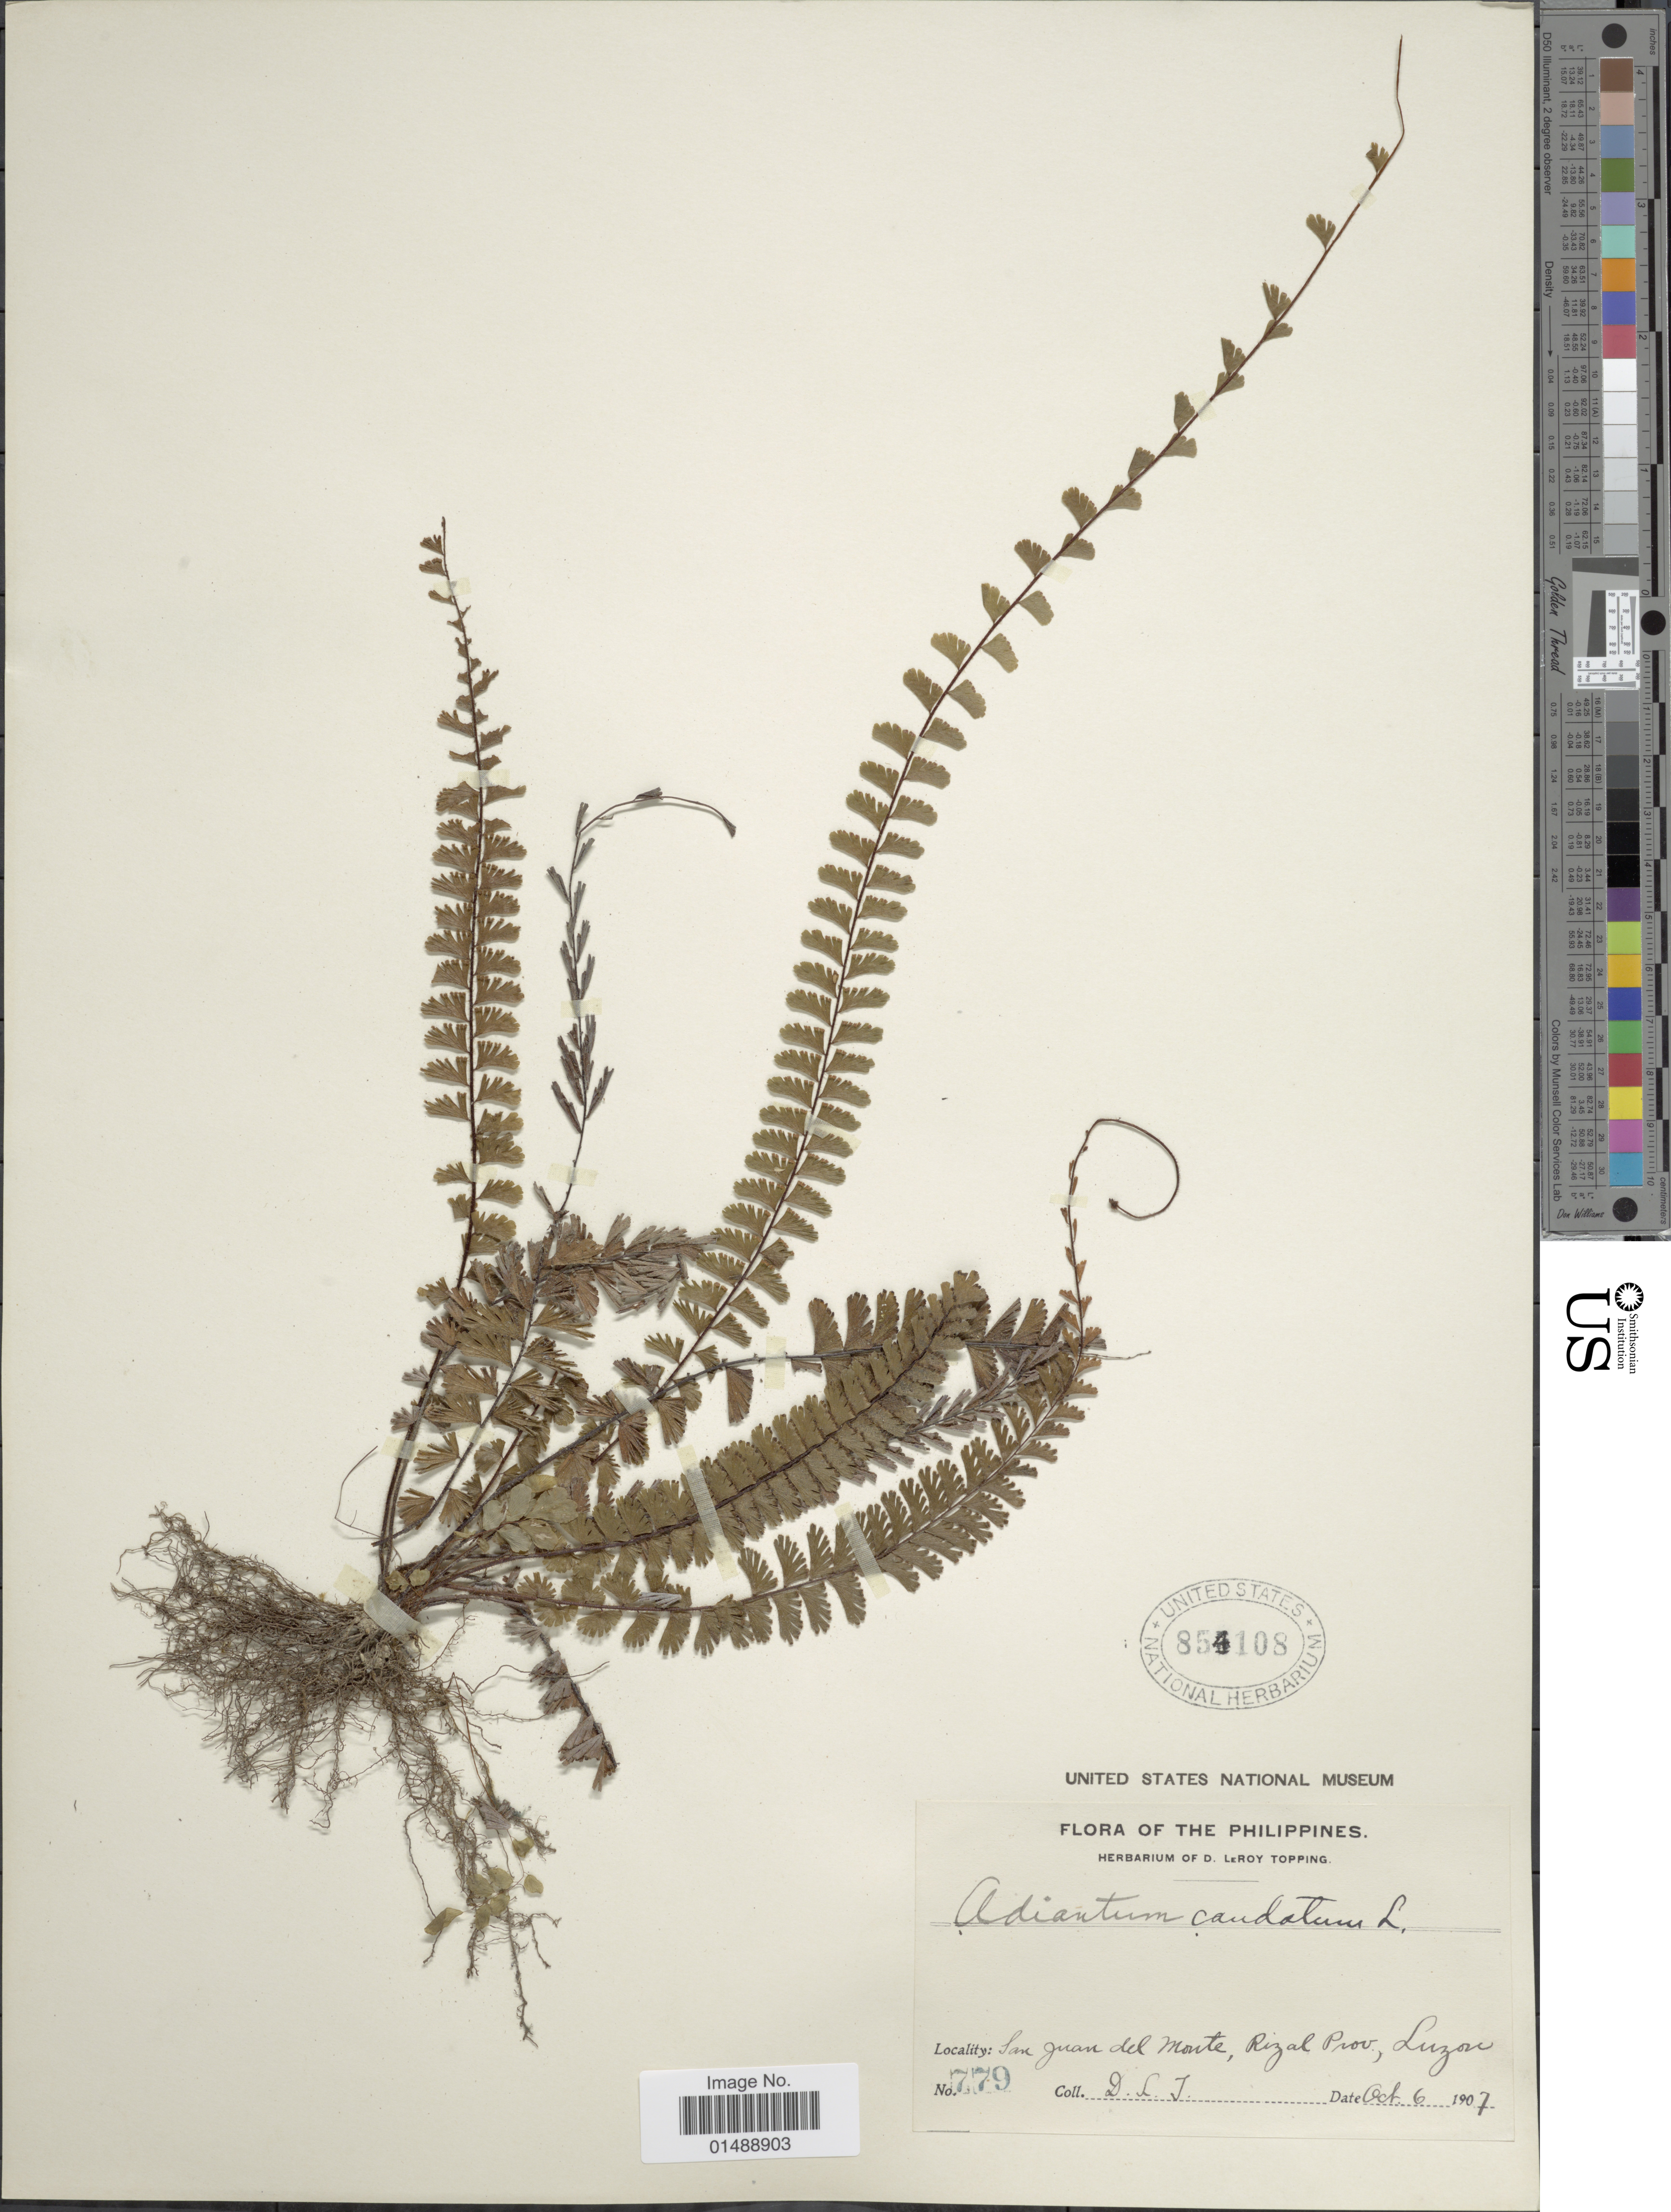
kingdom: Plantae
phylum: Tracheophyta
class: Polypodiopsida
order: Polypodiales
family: Pteridaceae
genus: Adiantum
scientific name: Adiantum caudatum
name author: L.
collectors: D. L. Topping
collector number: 779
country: Philippines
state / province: Calabarzon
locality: San Juan del Monte, Rizal Prov., Luzon.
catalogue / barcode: US 854108